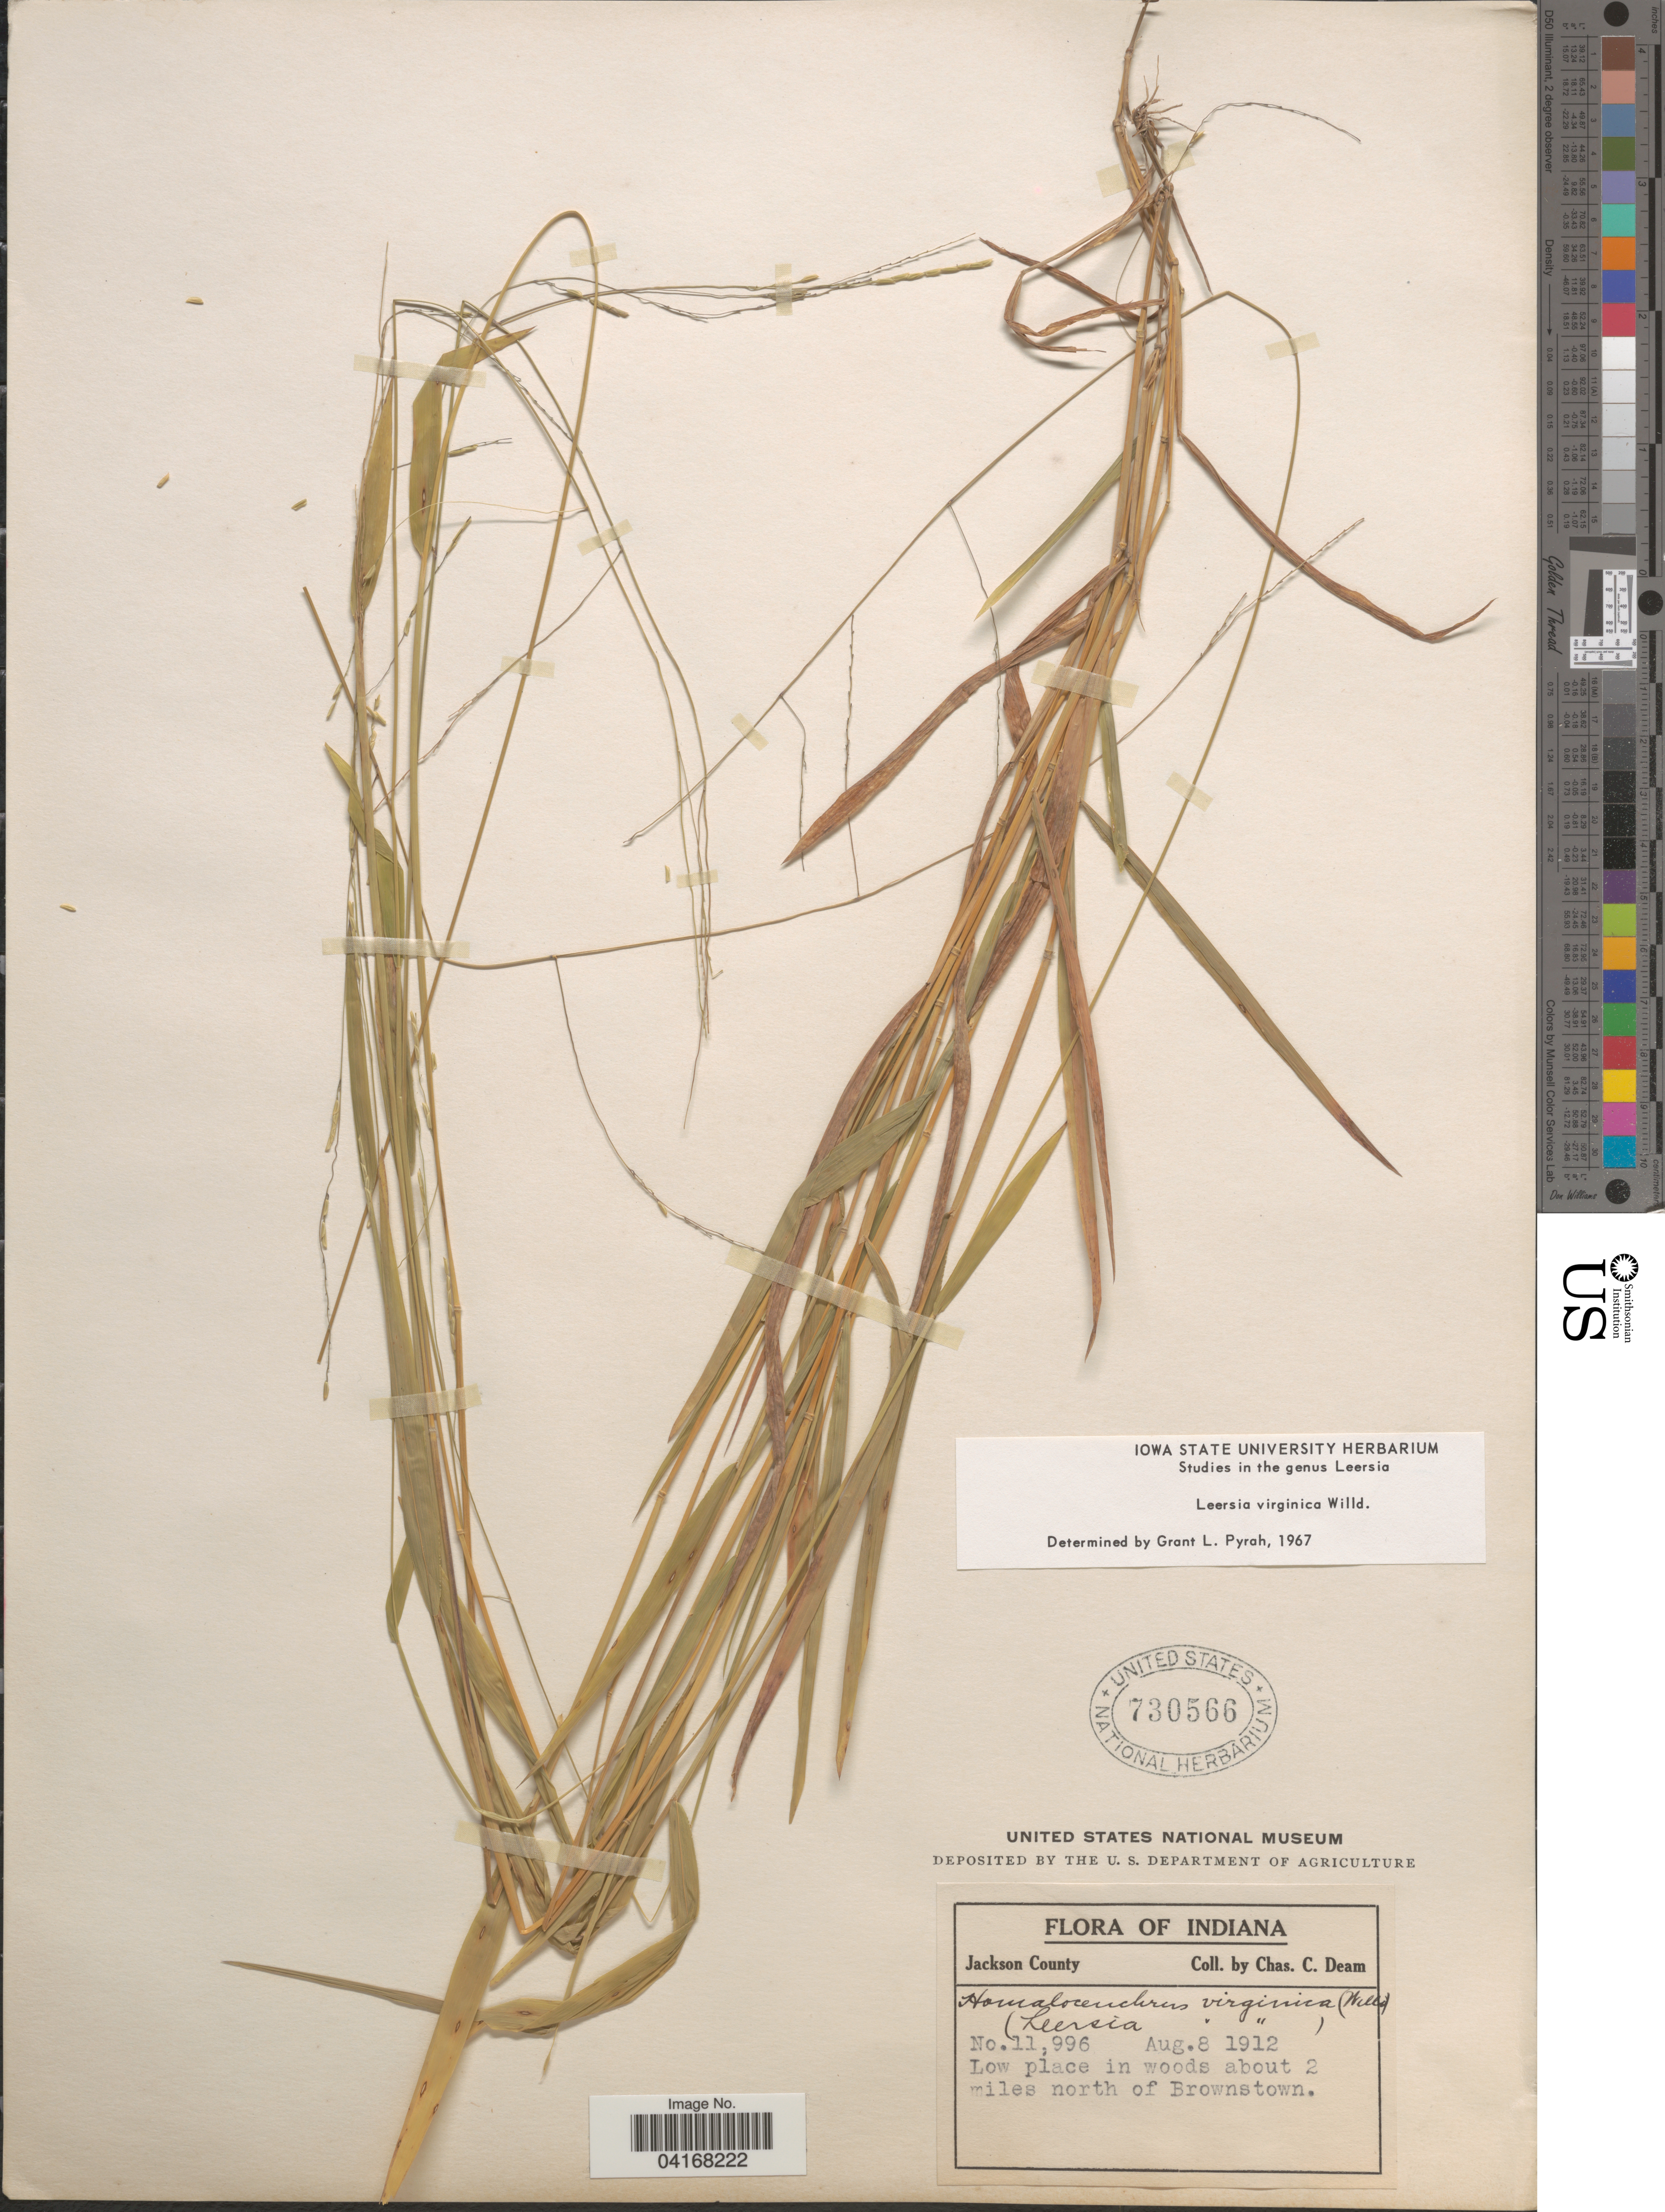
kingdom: Plantae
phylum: Tracheophyta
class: Liliopsida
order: Poales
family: Poaceae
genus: Leersia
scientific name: Leersia virginica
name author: Willd.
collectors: C. C. Deam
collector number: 11996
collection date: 1912-08-08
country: United States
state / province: Indiana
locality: Jackson County. Low place in woods about 2 miles north of Brownstown.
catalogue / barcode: US 730566